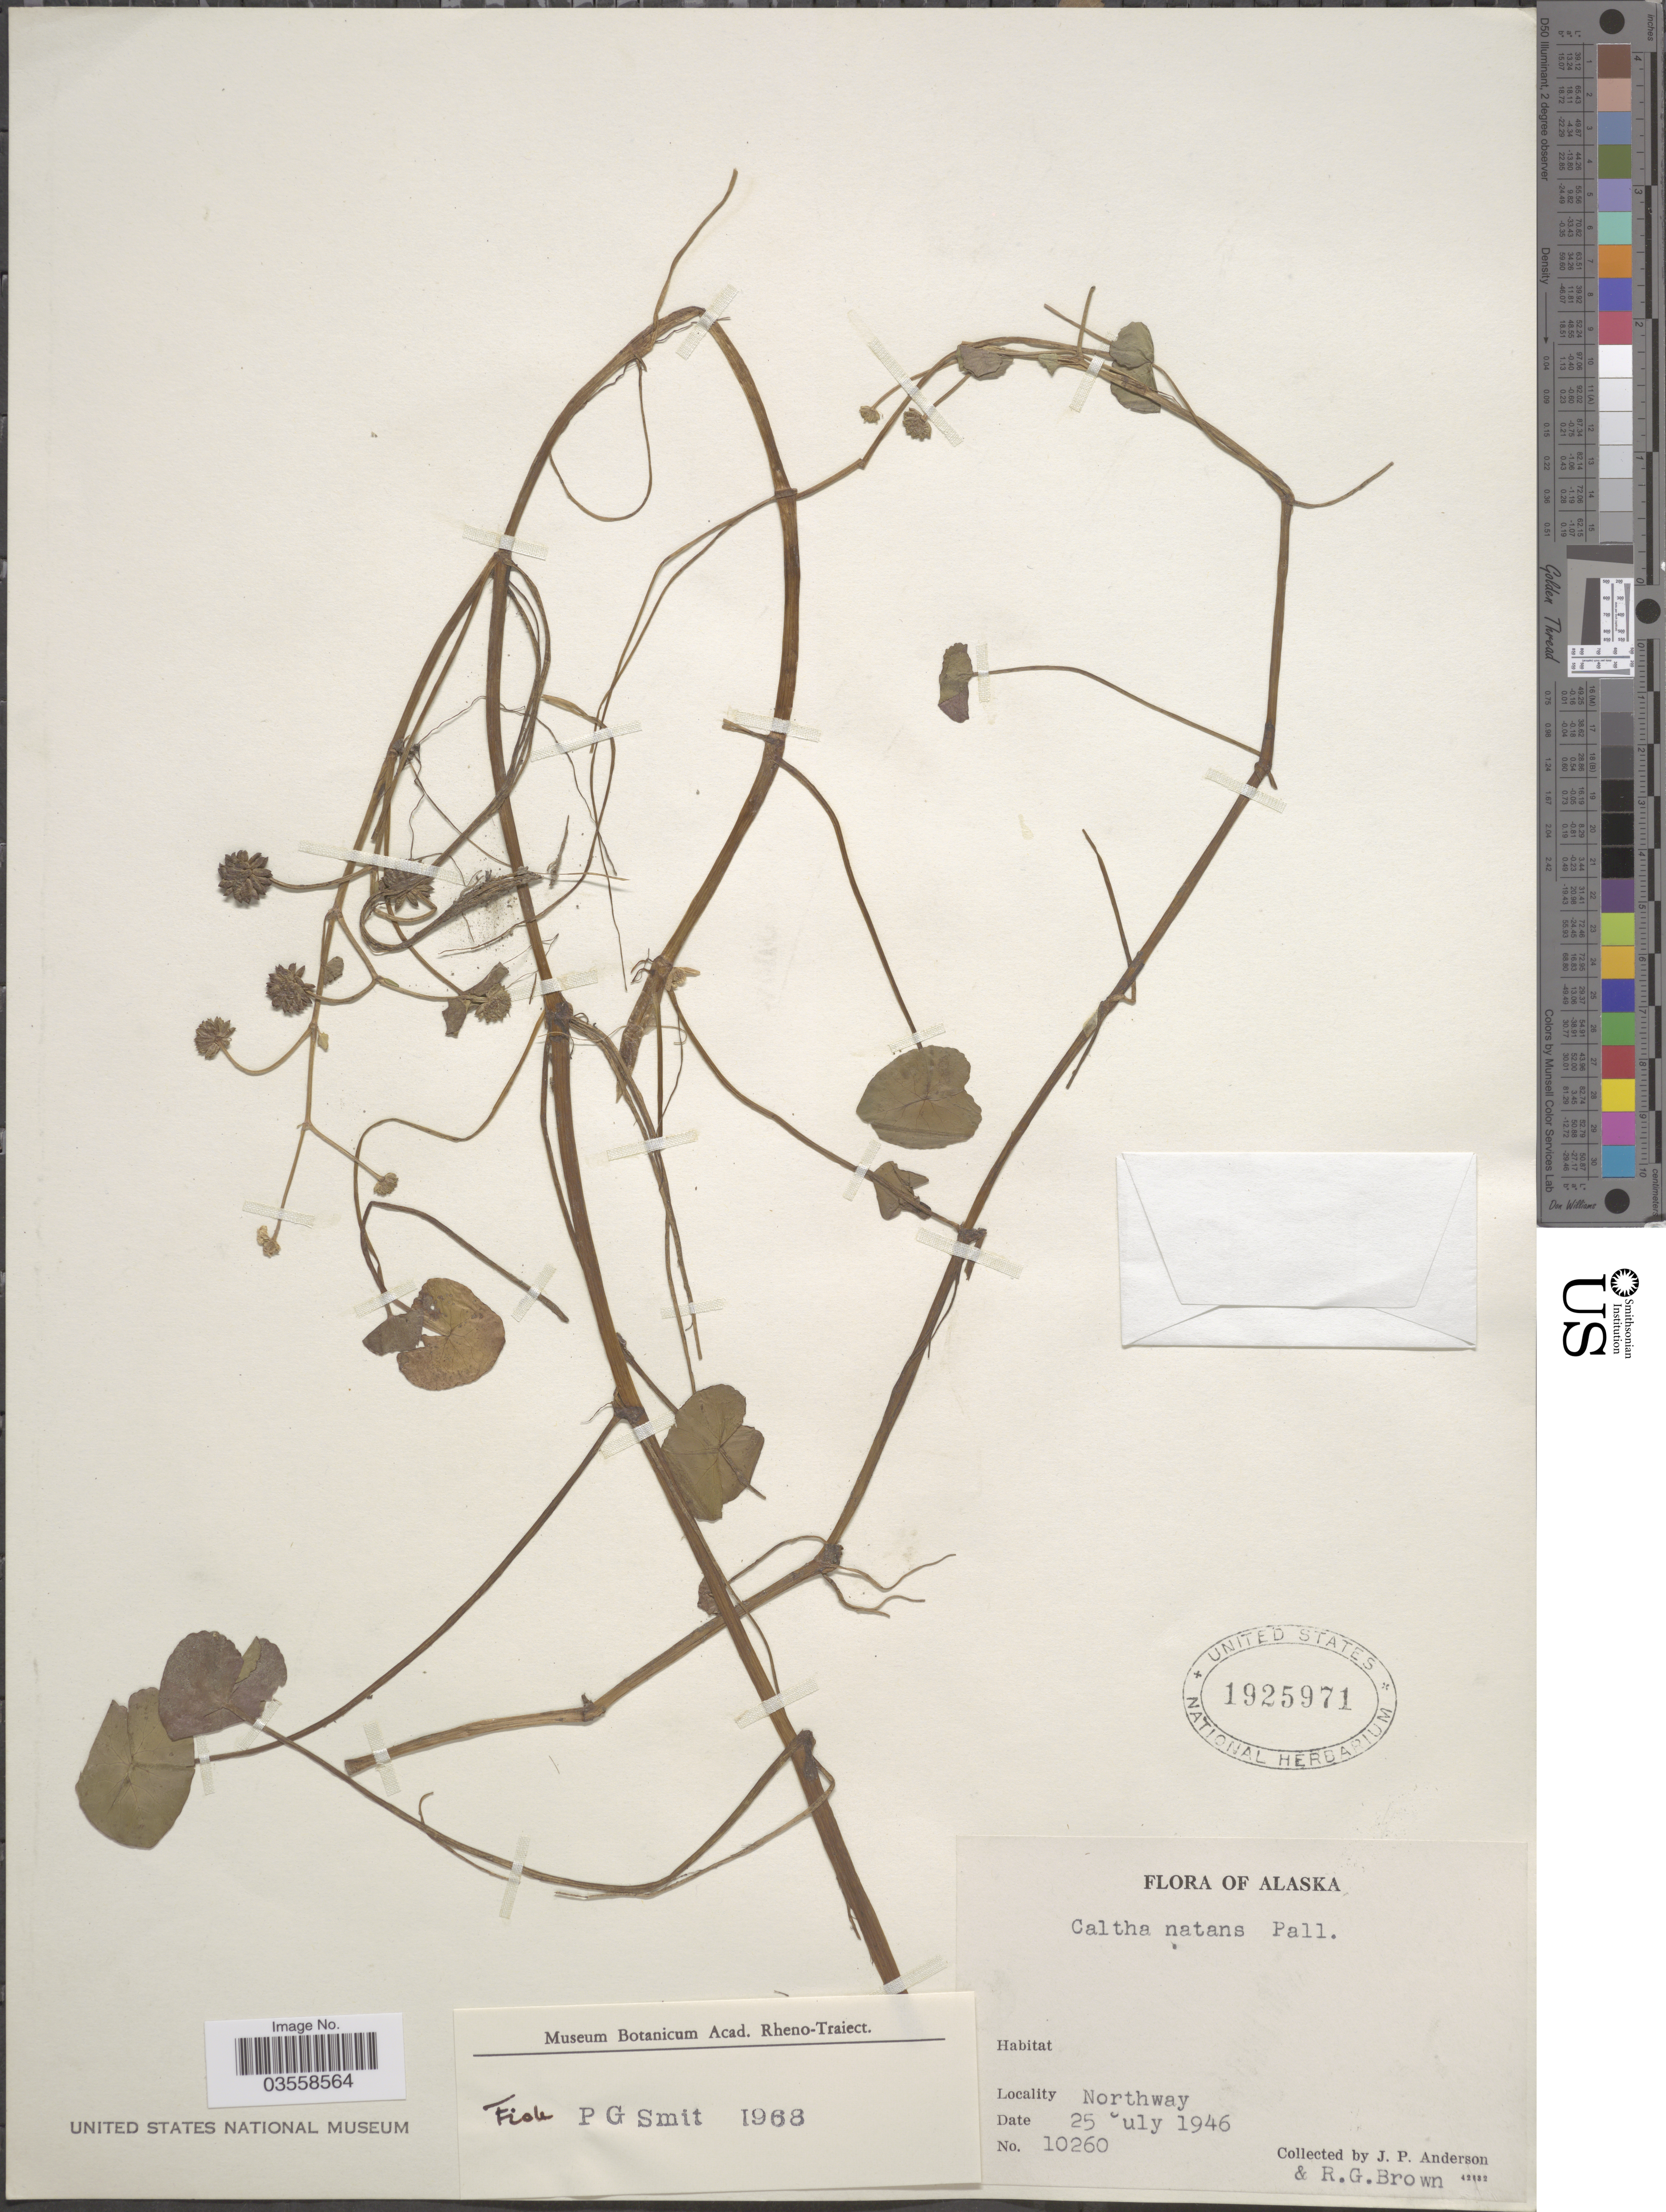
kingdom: Plantae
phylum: Tracheophyta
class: Magnoliopsida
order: Ranunculales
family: Ranunculaceae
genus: Caltha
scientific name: Caltha natans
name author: Pall.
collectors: J. P. Anderson & R. G. Brown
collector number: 10260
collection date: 1946-07-25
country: United States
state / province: Alaska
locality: Northway.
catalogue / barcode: US 1925971